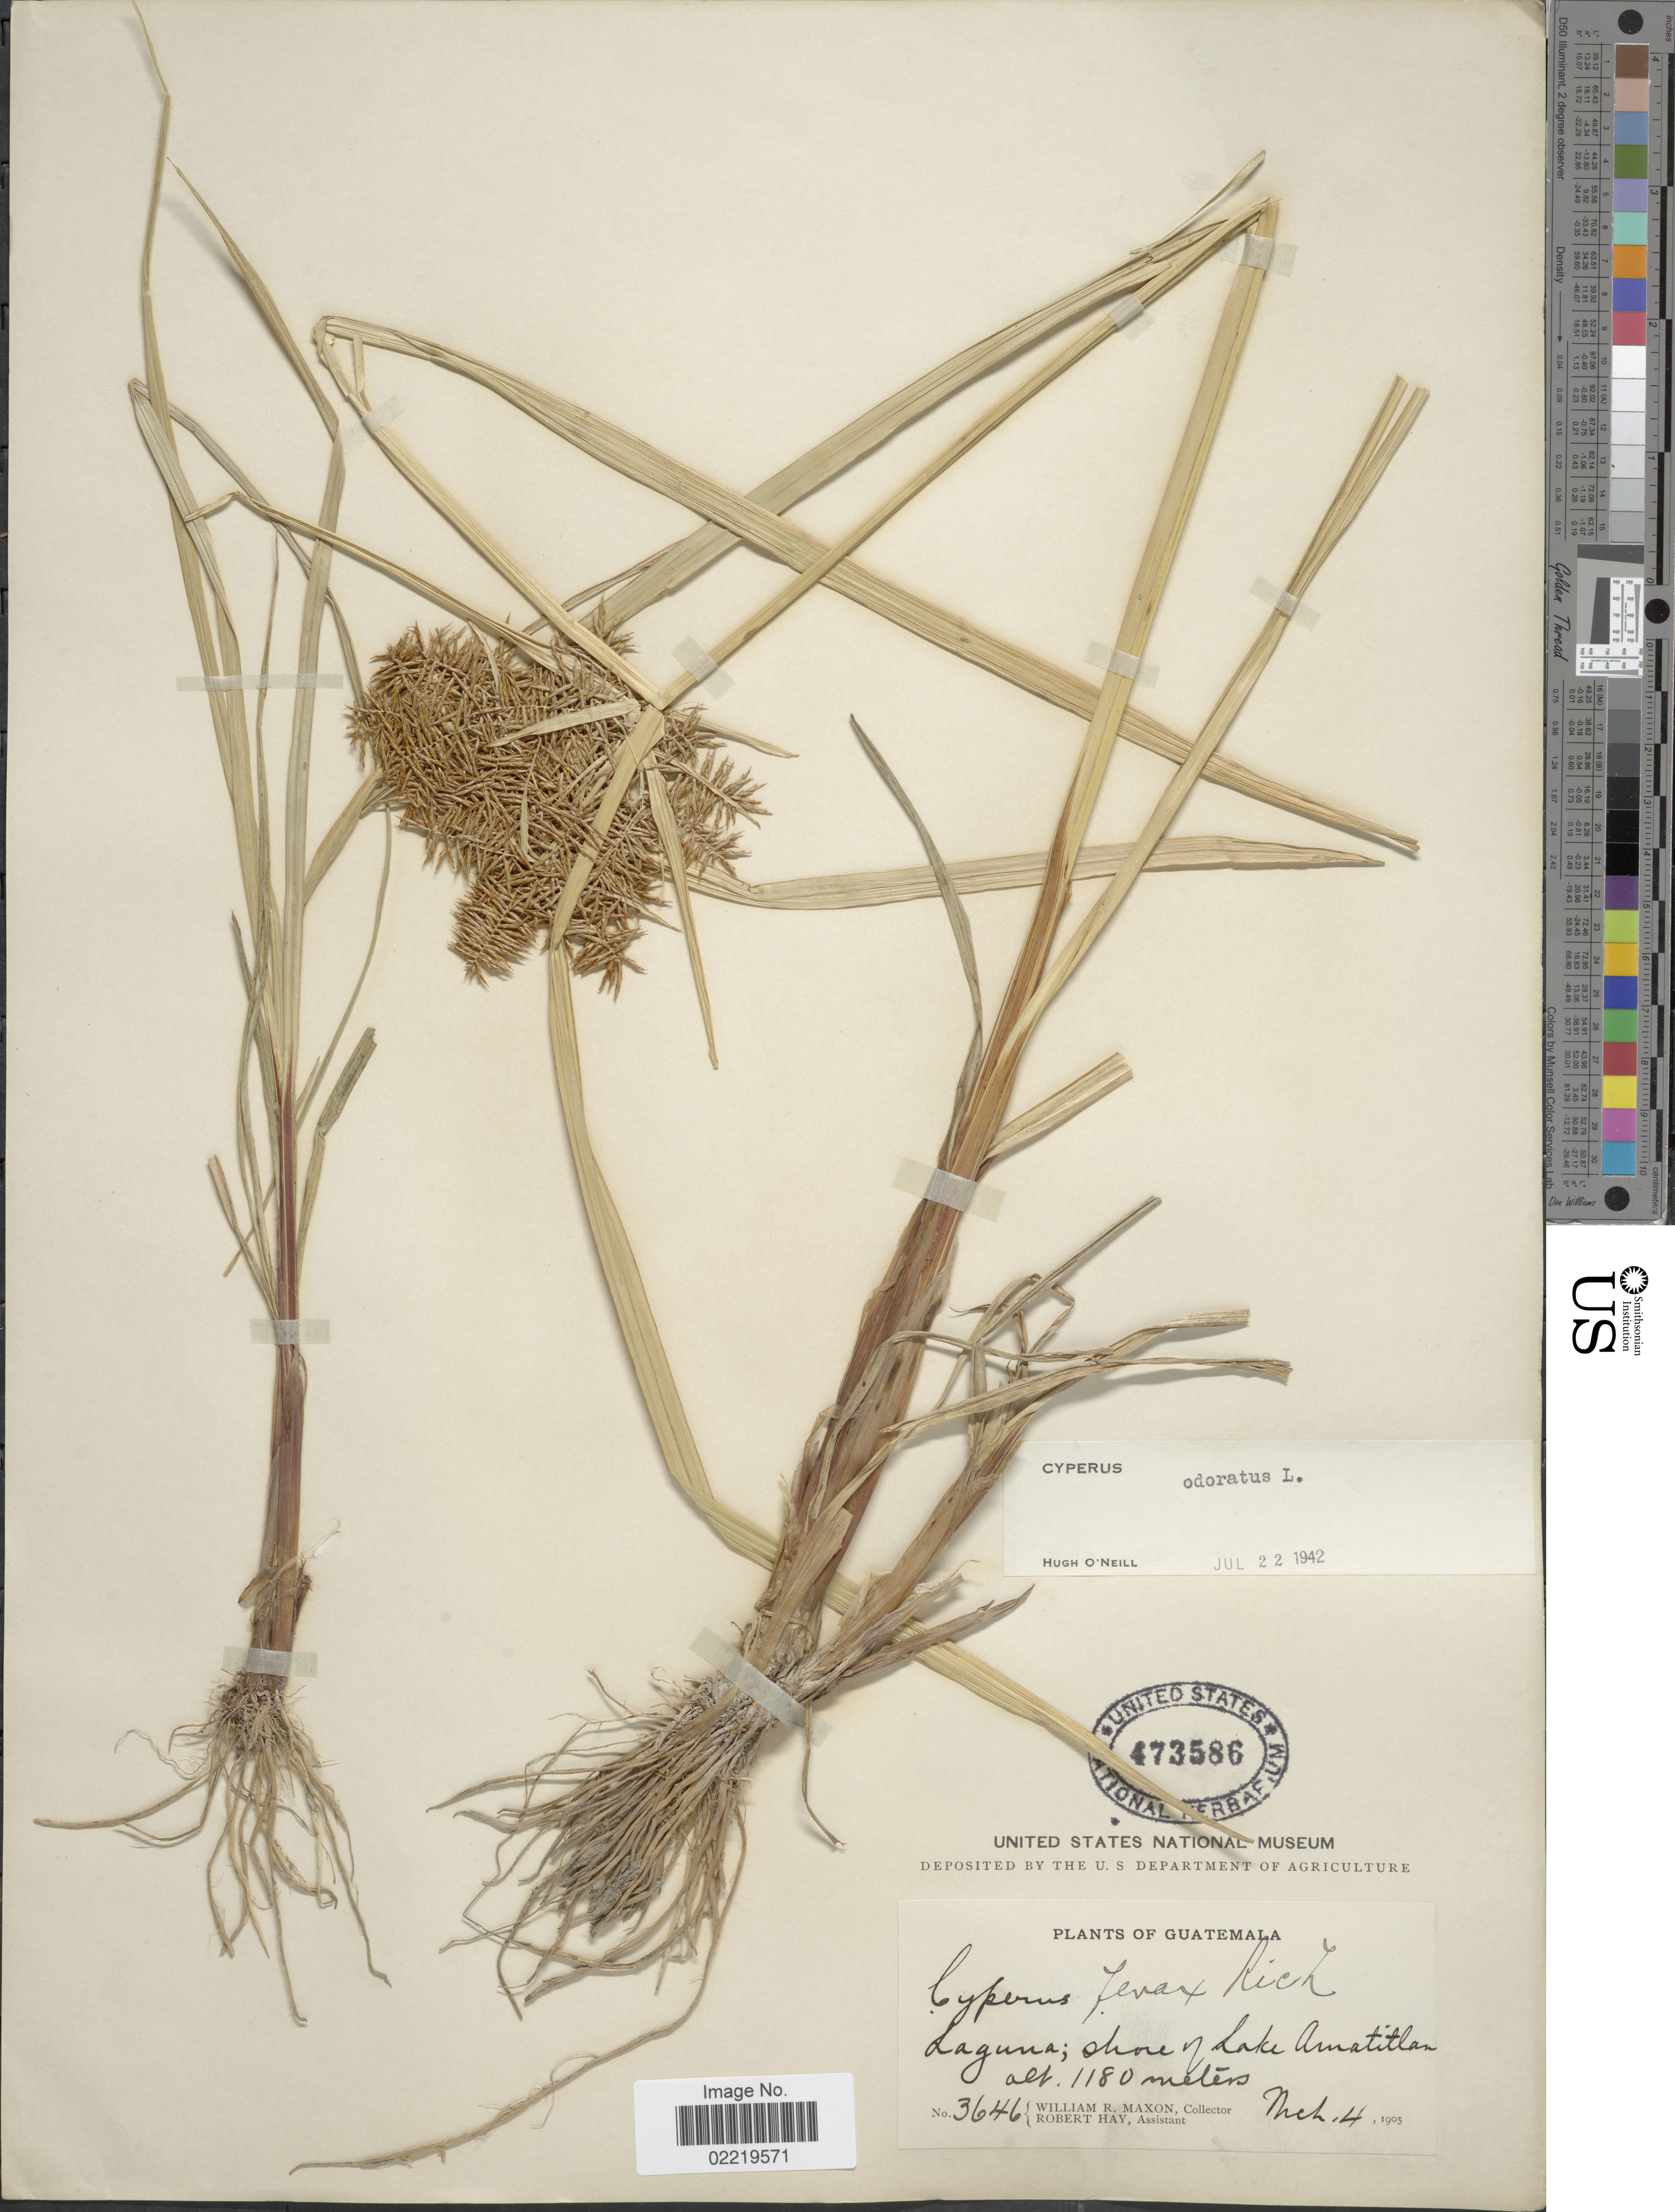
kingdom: Plantae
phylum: Tracheophyta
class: Liliopsida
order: Poales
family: Cyperaceae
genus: Cyperus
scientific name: Cyperus odoratus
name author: L.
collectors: W. R. Maxon & R. Hay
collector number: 3646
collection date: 1905-03-04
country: Guatemala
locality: Laguna: shore of Lake Amatitlan.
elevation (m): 1180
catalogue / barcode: US 473586